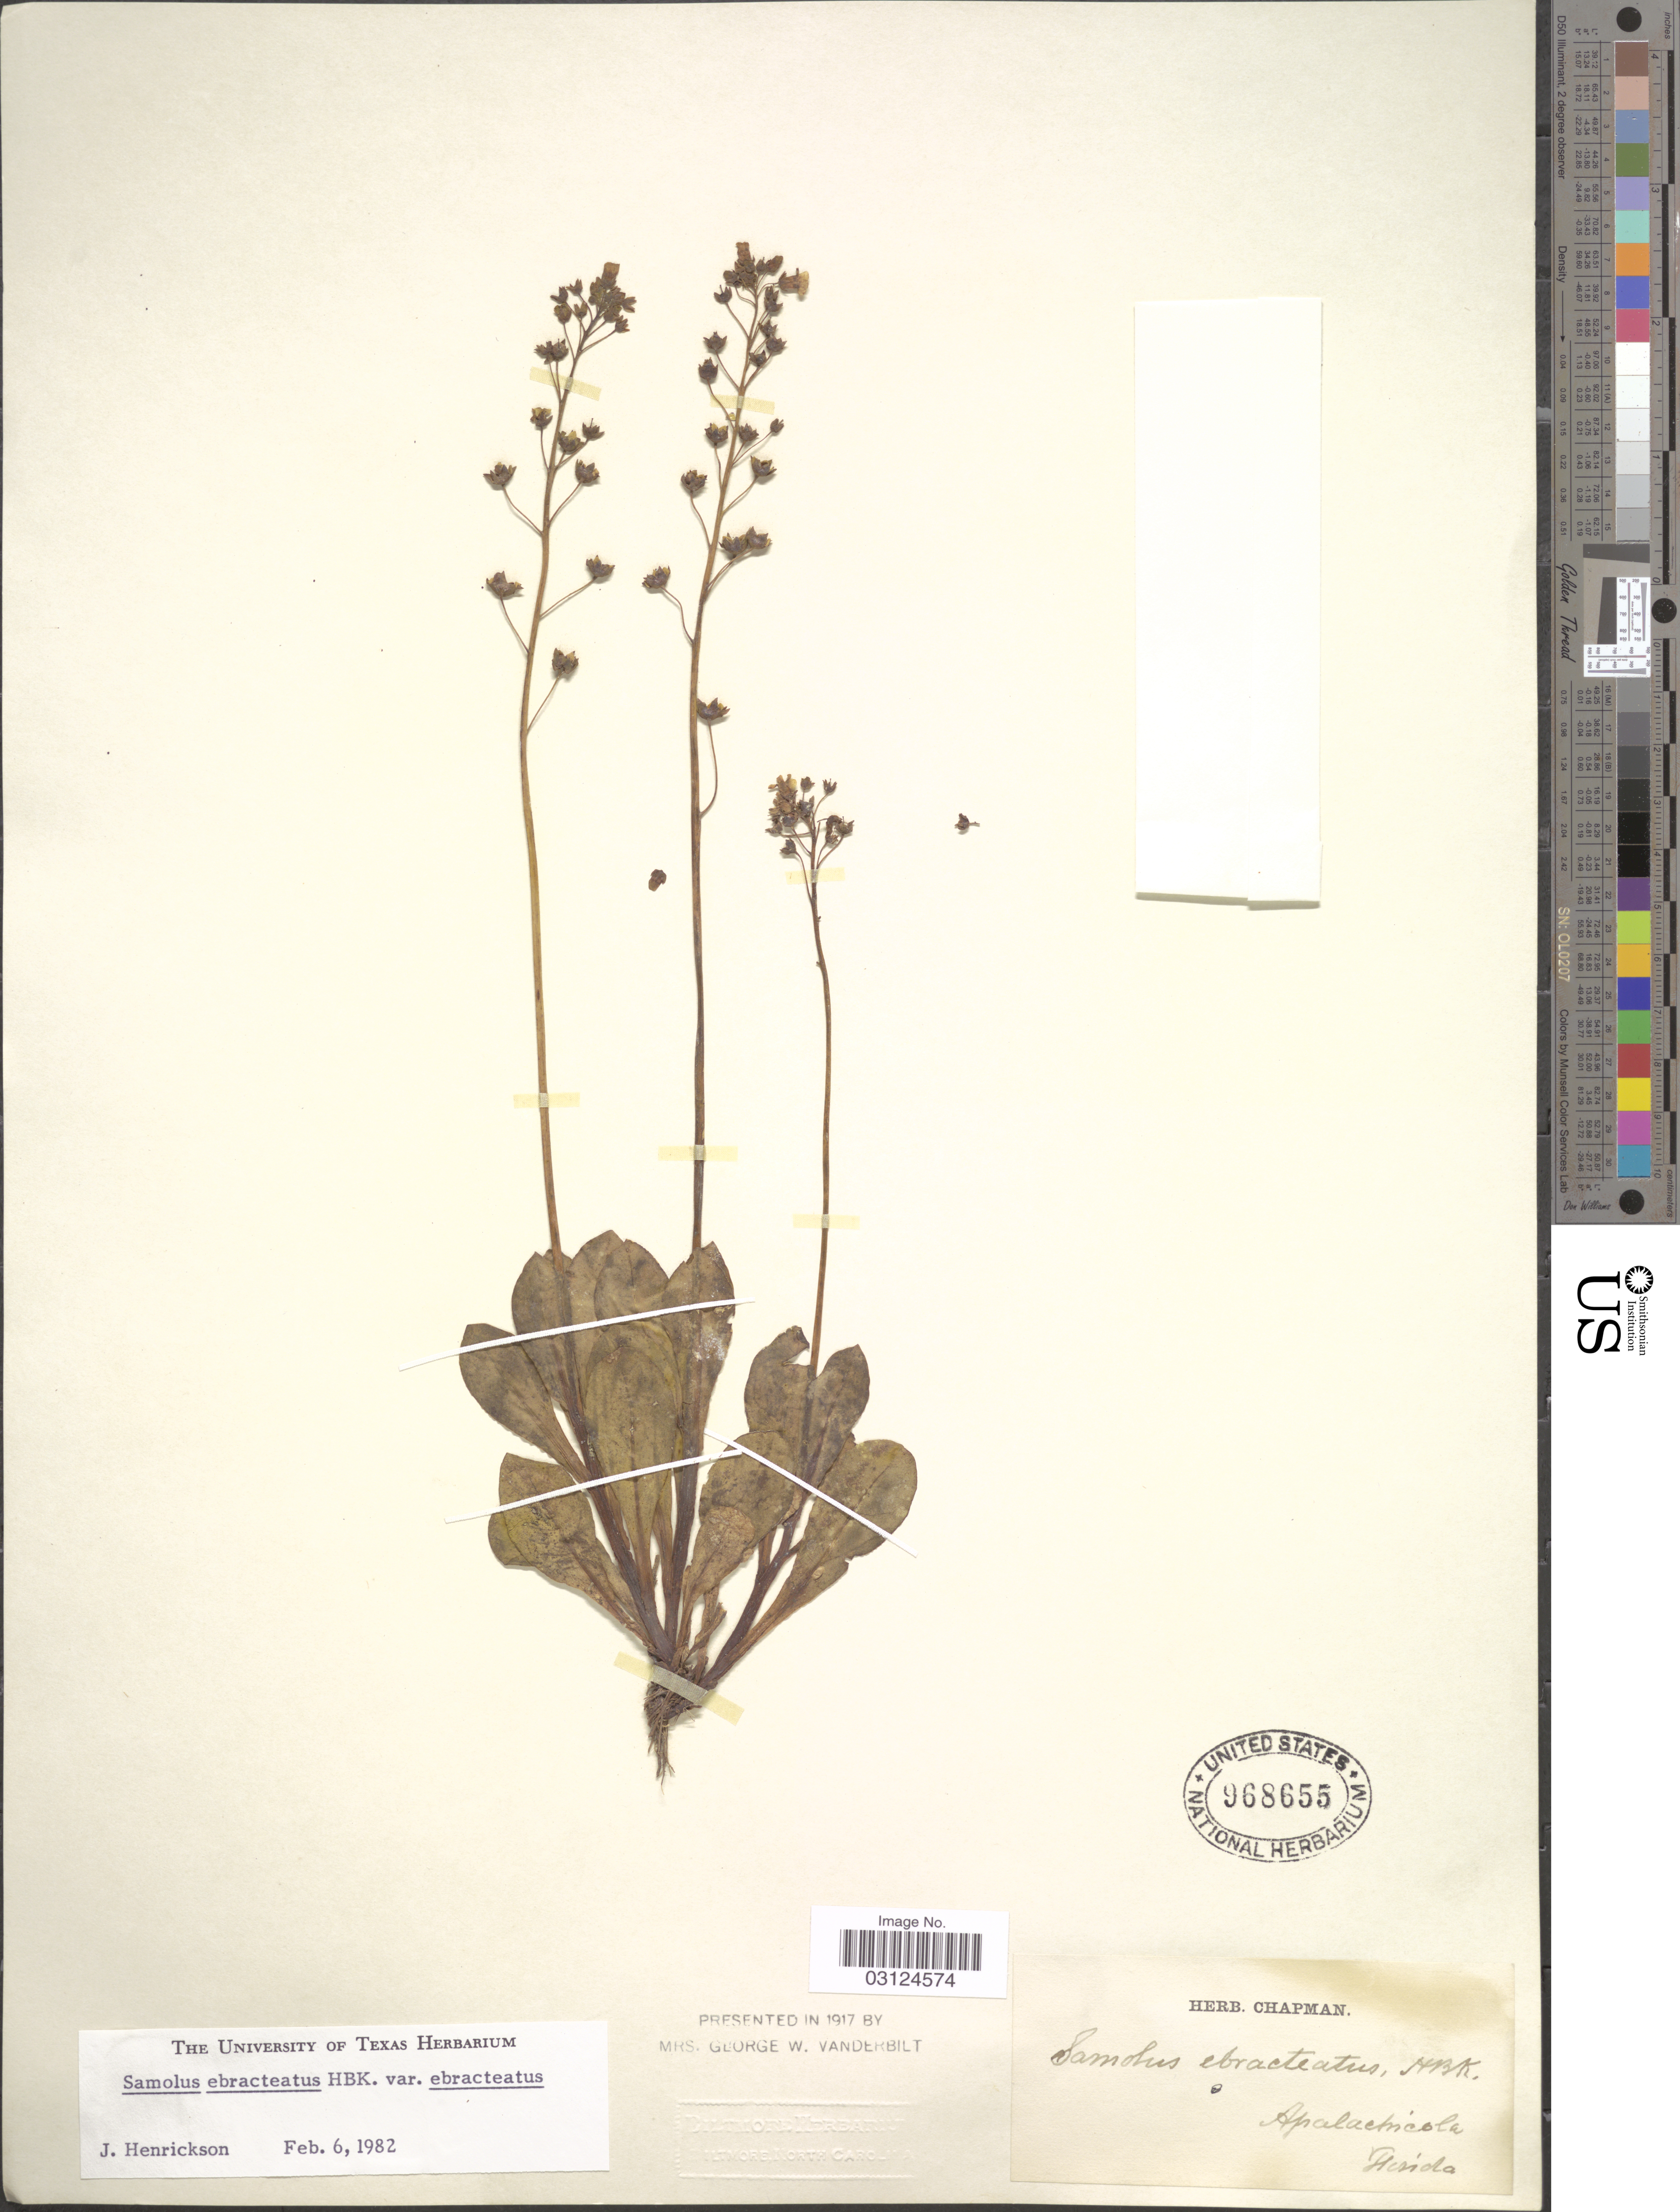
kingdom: Plantae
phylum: Tracheophyta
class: Magnoliopsida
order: Ericales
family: Primulaceae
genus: Samolus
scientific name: Samolus ebracteatus subsp. ebracteatus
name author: Kunth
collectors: ex herb. Chapman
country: United States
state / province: Florida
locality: Apalachicola.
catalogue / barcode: US 968655